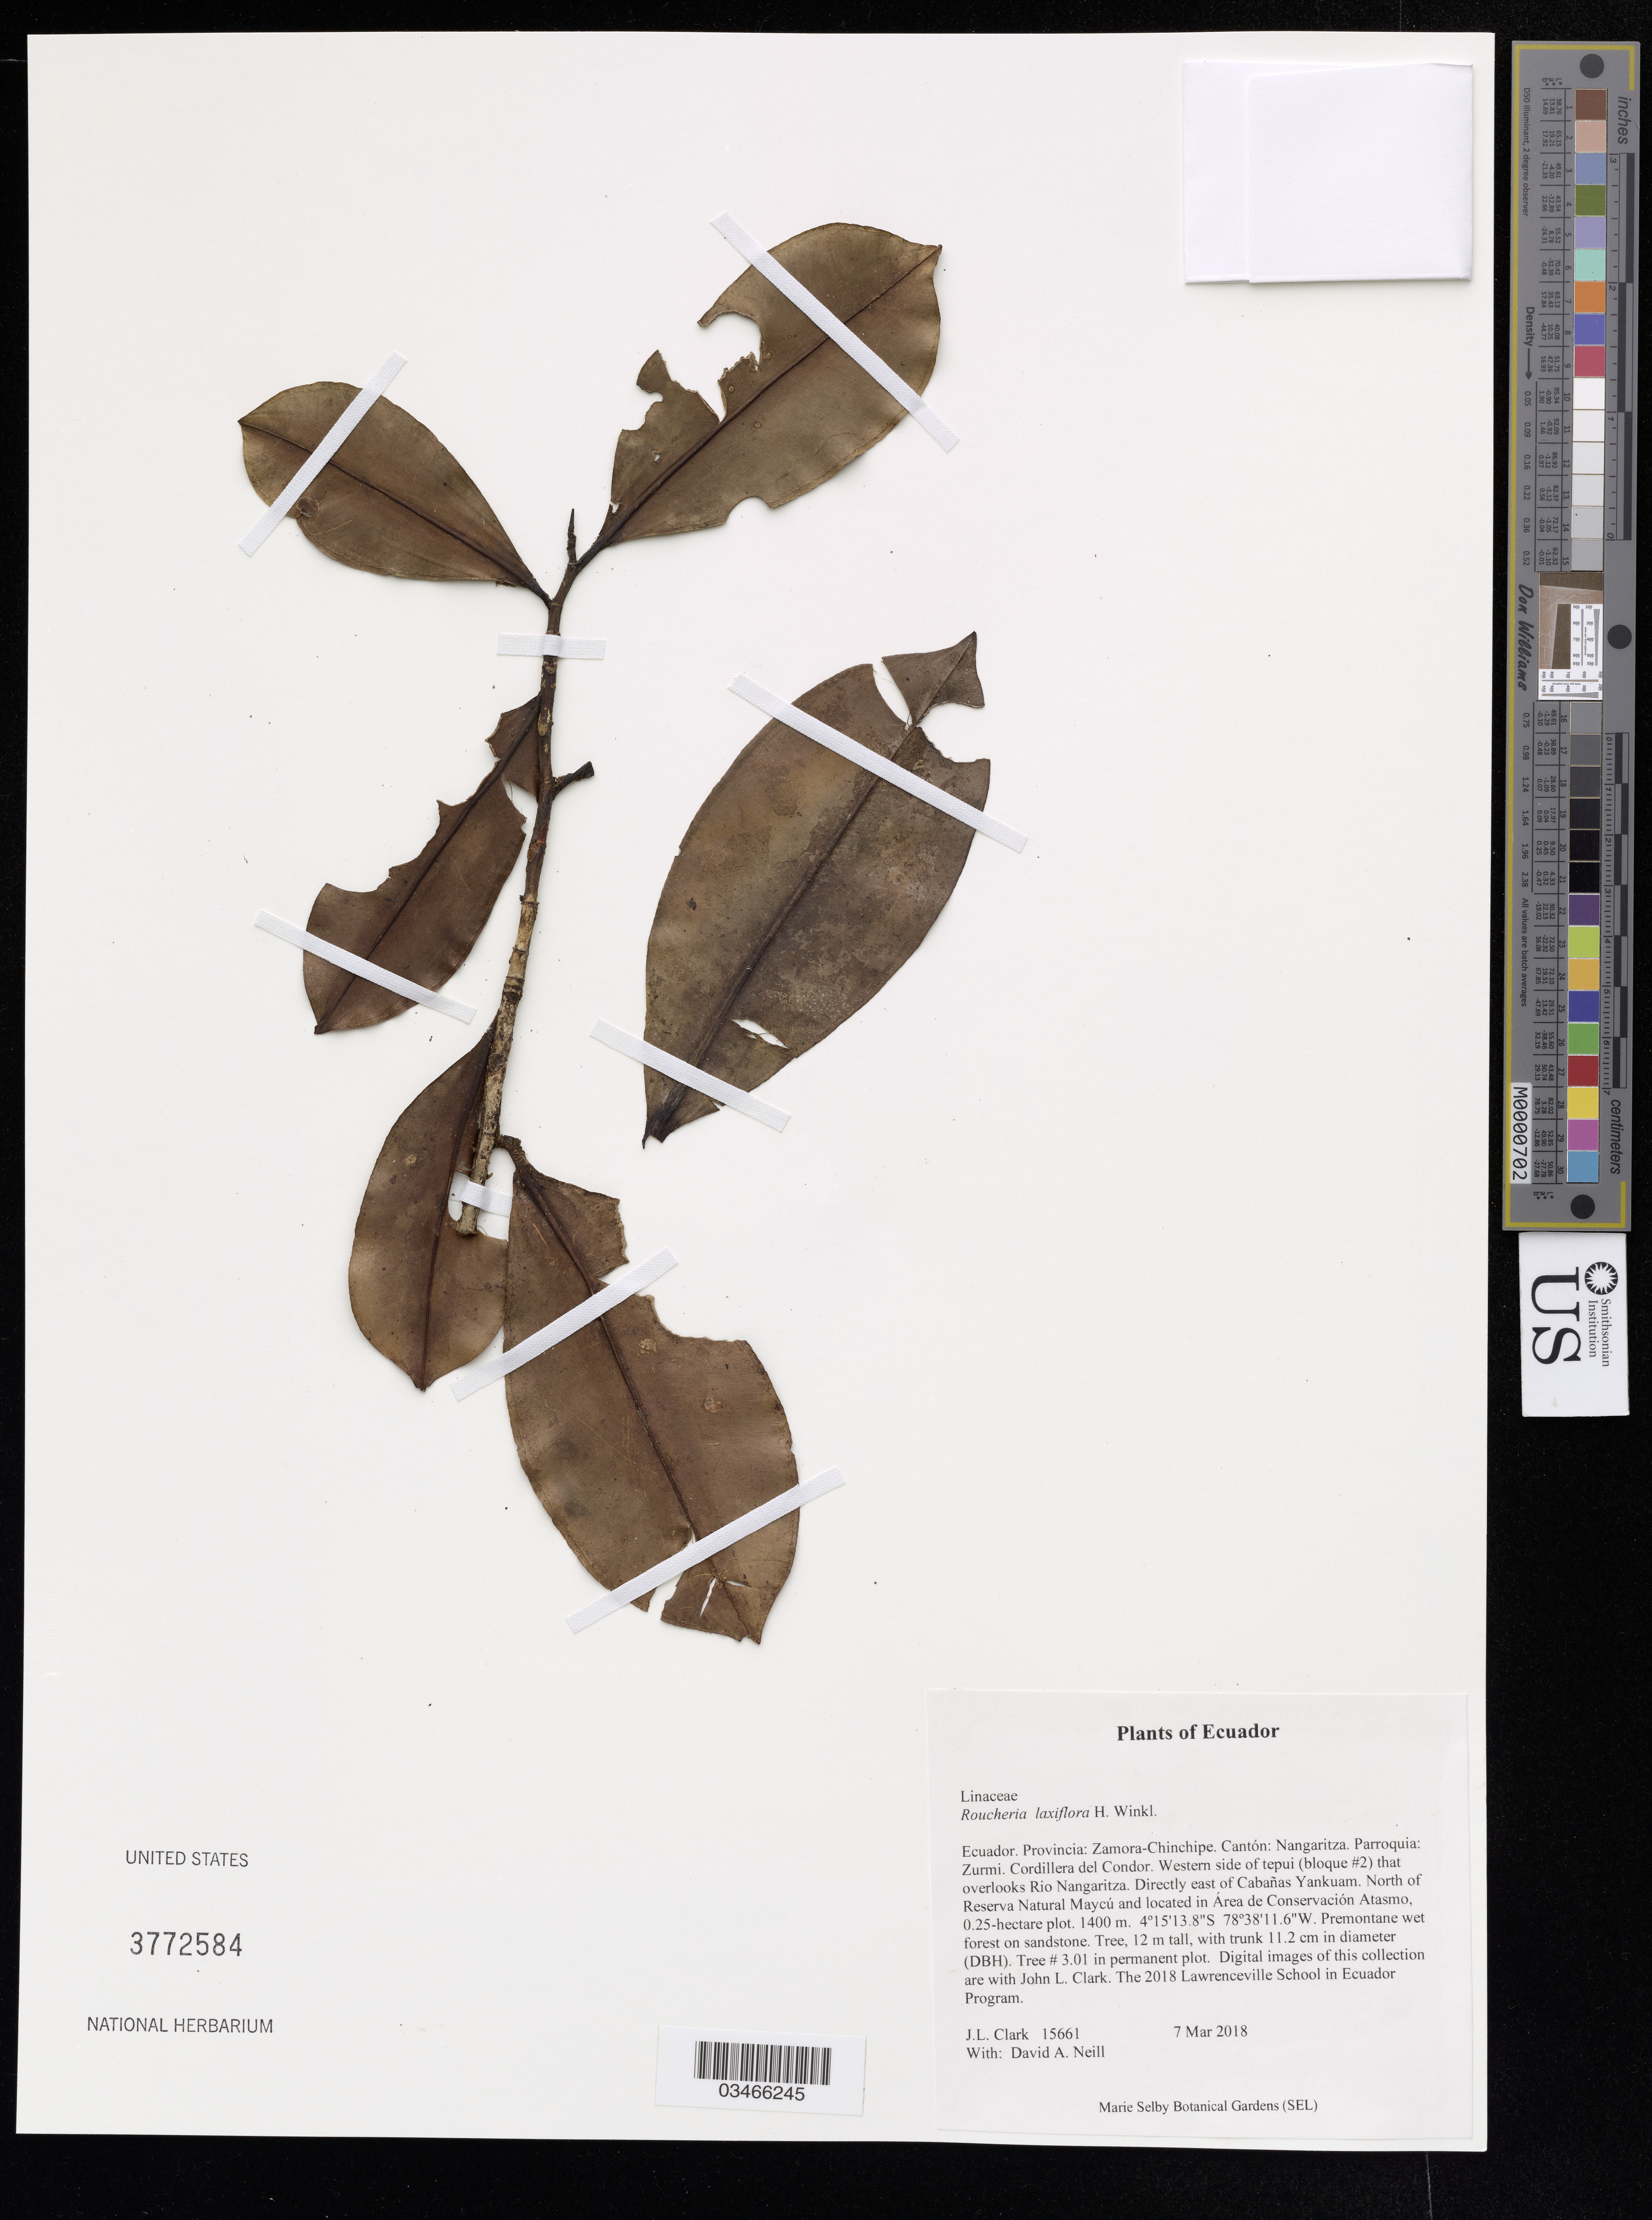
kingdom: Plantae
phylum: Tracheophyta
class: Magnoliopsida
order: Malpighiales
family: Linaceae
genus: Roucheria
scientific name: Roucheria laxiflora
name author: H. Winkl.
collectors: J. Clark & D. A. Neill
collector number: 15661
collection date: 2018-03-07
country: Ecuador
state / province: Zamora-Chinchipe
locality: Nangaritza. Parroquia: Zurmi. Cordillera del Condor. Western side of tepui (bloque #2) that overlooks Rio Nangaritza. Directly east of Cabañas Yankuam. North of Reserva Natural Maycú and located in Área de Conservación Atasmo, 0.25-hectare plot.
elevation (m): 1400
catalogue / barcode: US 3772584